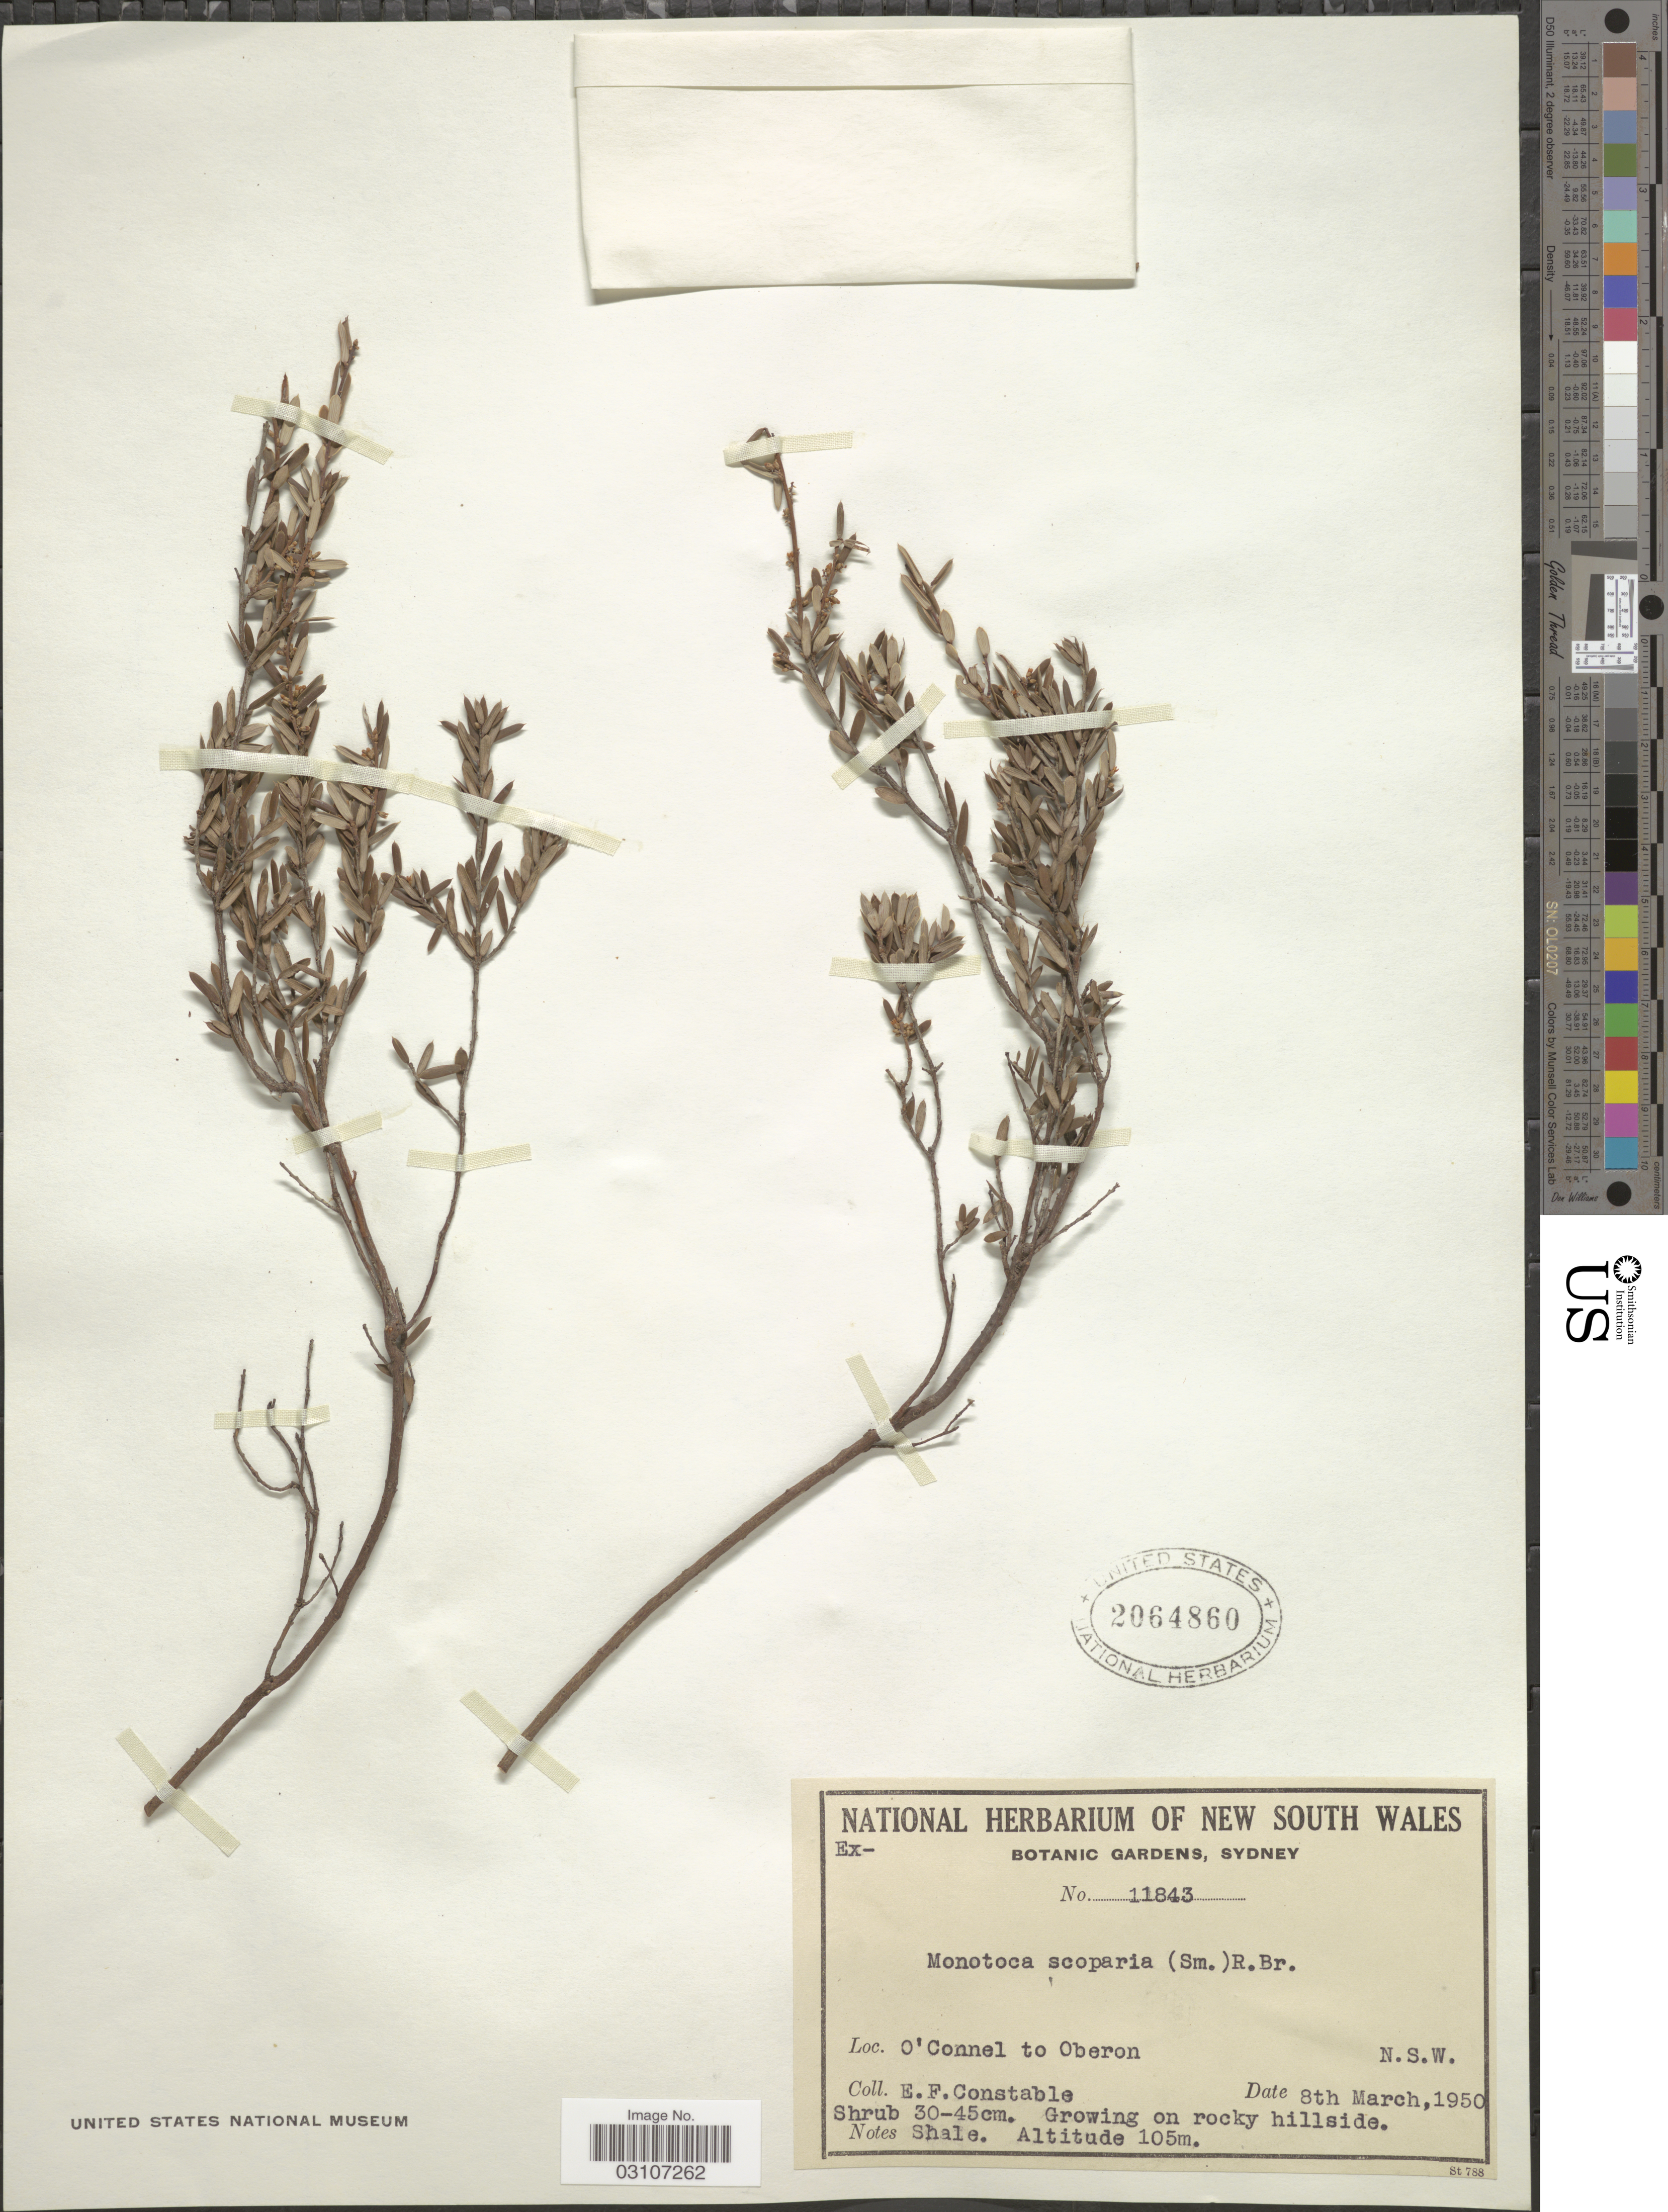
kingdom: Plantae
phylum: Tracheophyta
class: Magnoliopsida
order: Ericales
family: Ericaceae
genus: Monotoca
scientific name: Monotoca scoparia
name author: (Sm.) R. Br.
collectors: E. F. Constable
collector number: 11843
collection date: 1950-03-08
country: Australia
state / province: New South Wales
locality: O'Connel to Oberon.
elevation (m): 105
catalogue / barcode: US 2064860